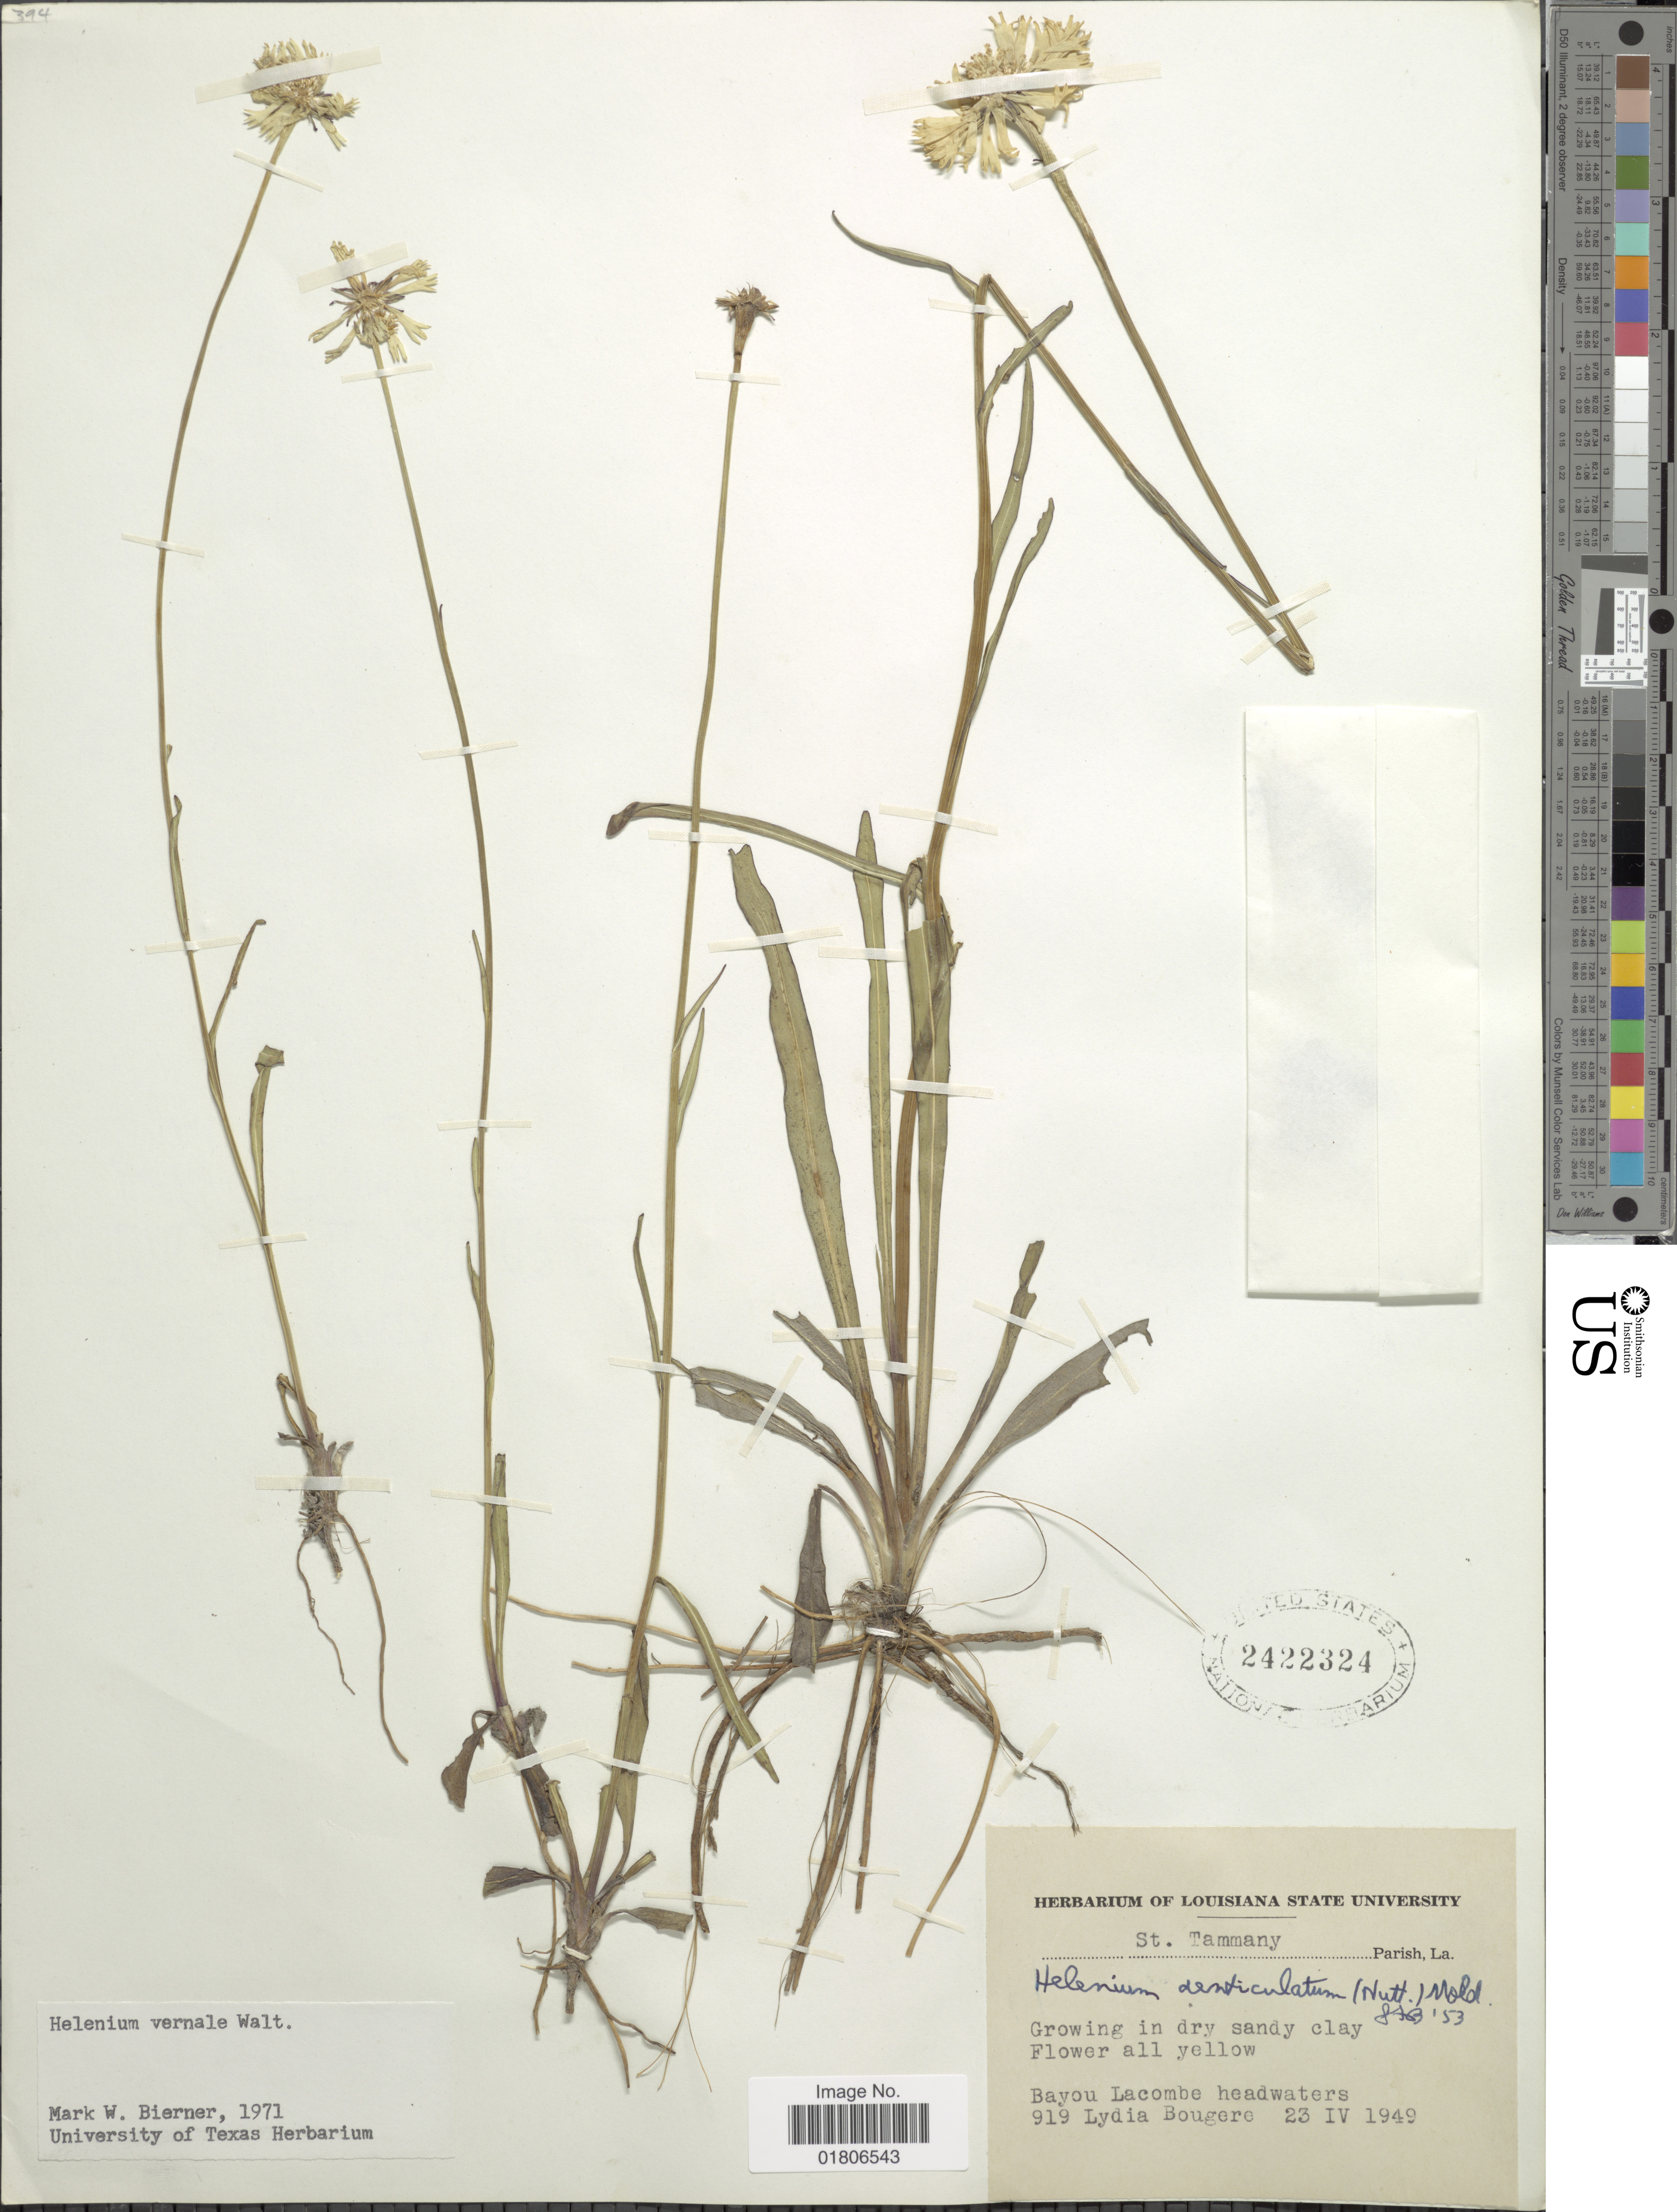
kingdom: Plantae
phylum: Tracheophyta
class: Magnoliopsida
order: Asterales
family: Asteraceae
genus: Helenium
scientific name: Helenium vernale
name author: Walter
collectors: L. Bougere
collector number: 919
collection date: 1949-04-23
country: United States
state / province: Louisiana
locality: St. Tammany Parish. Bayou Lacombe headwaters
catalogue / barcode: US 2422324